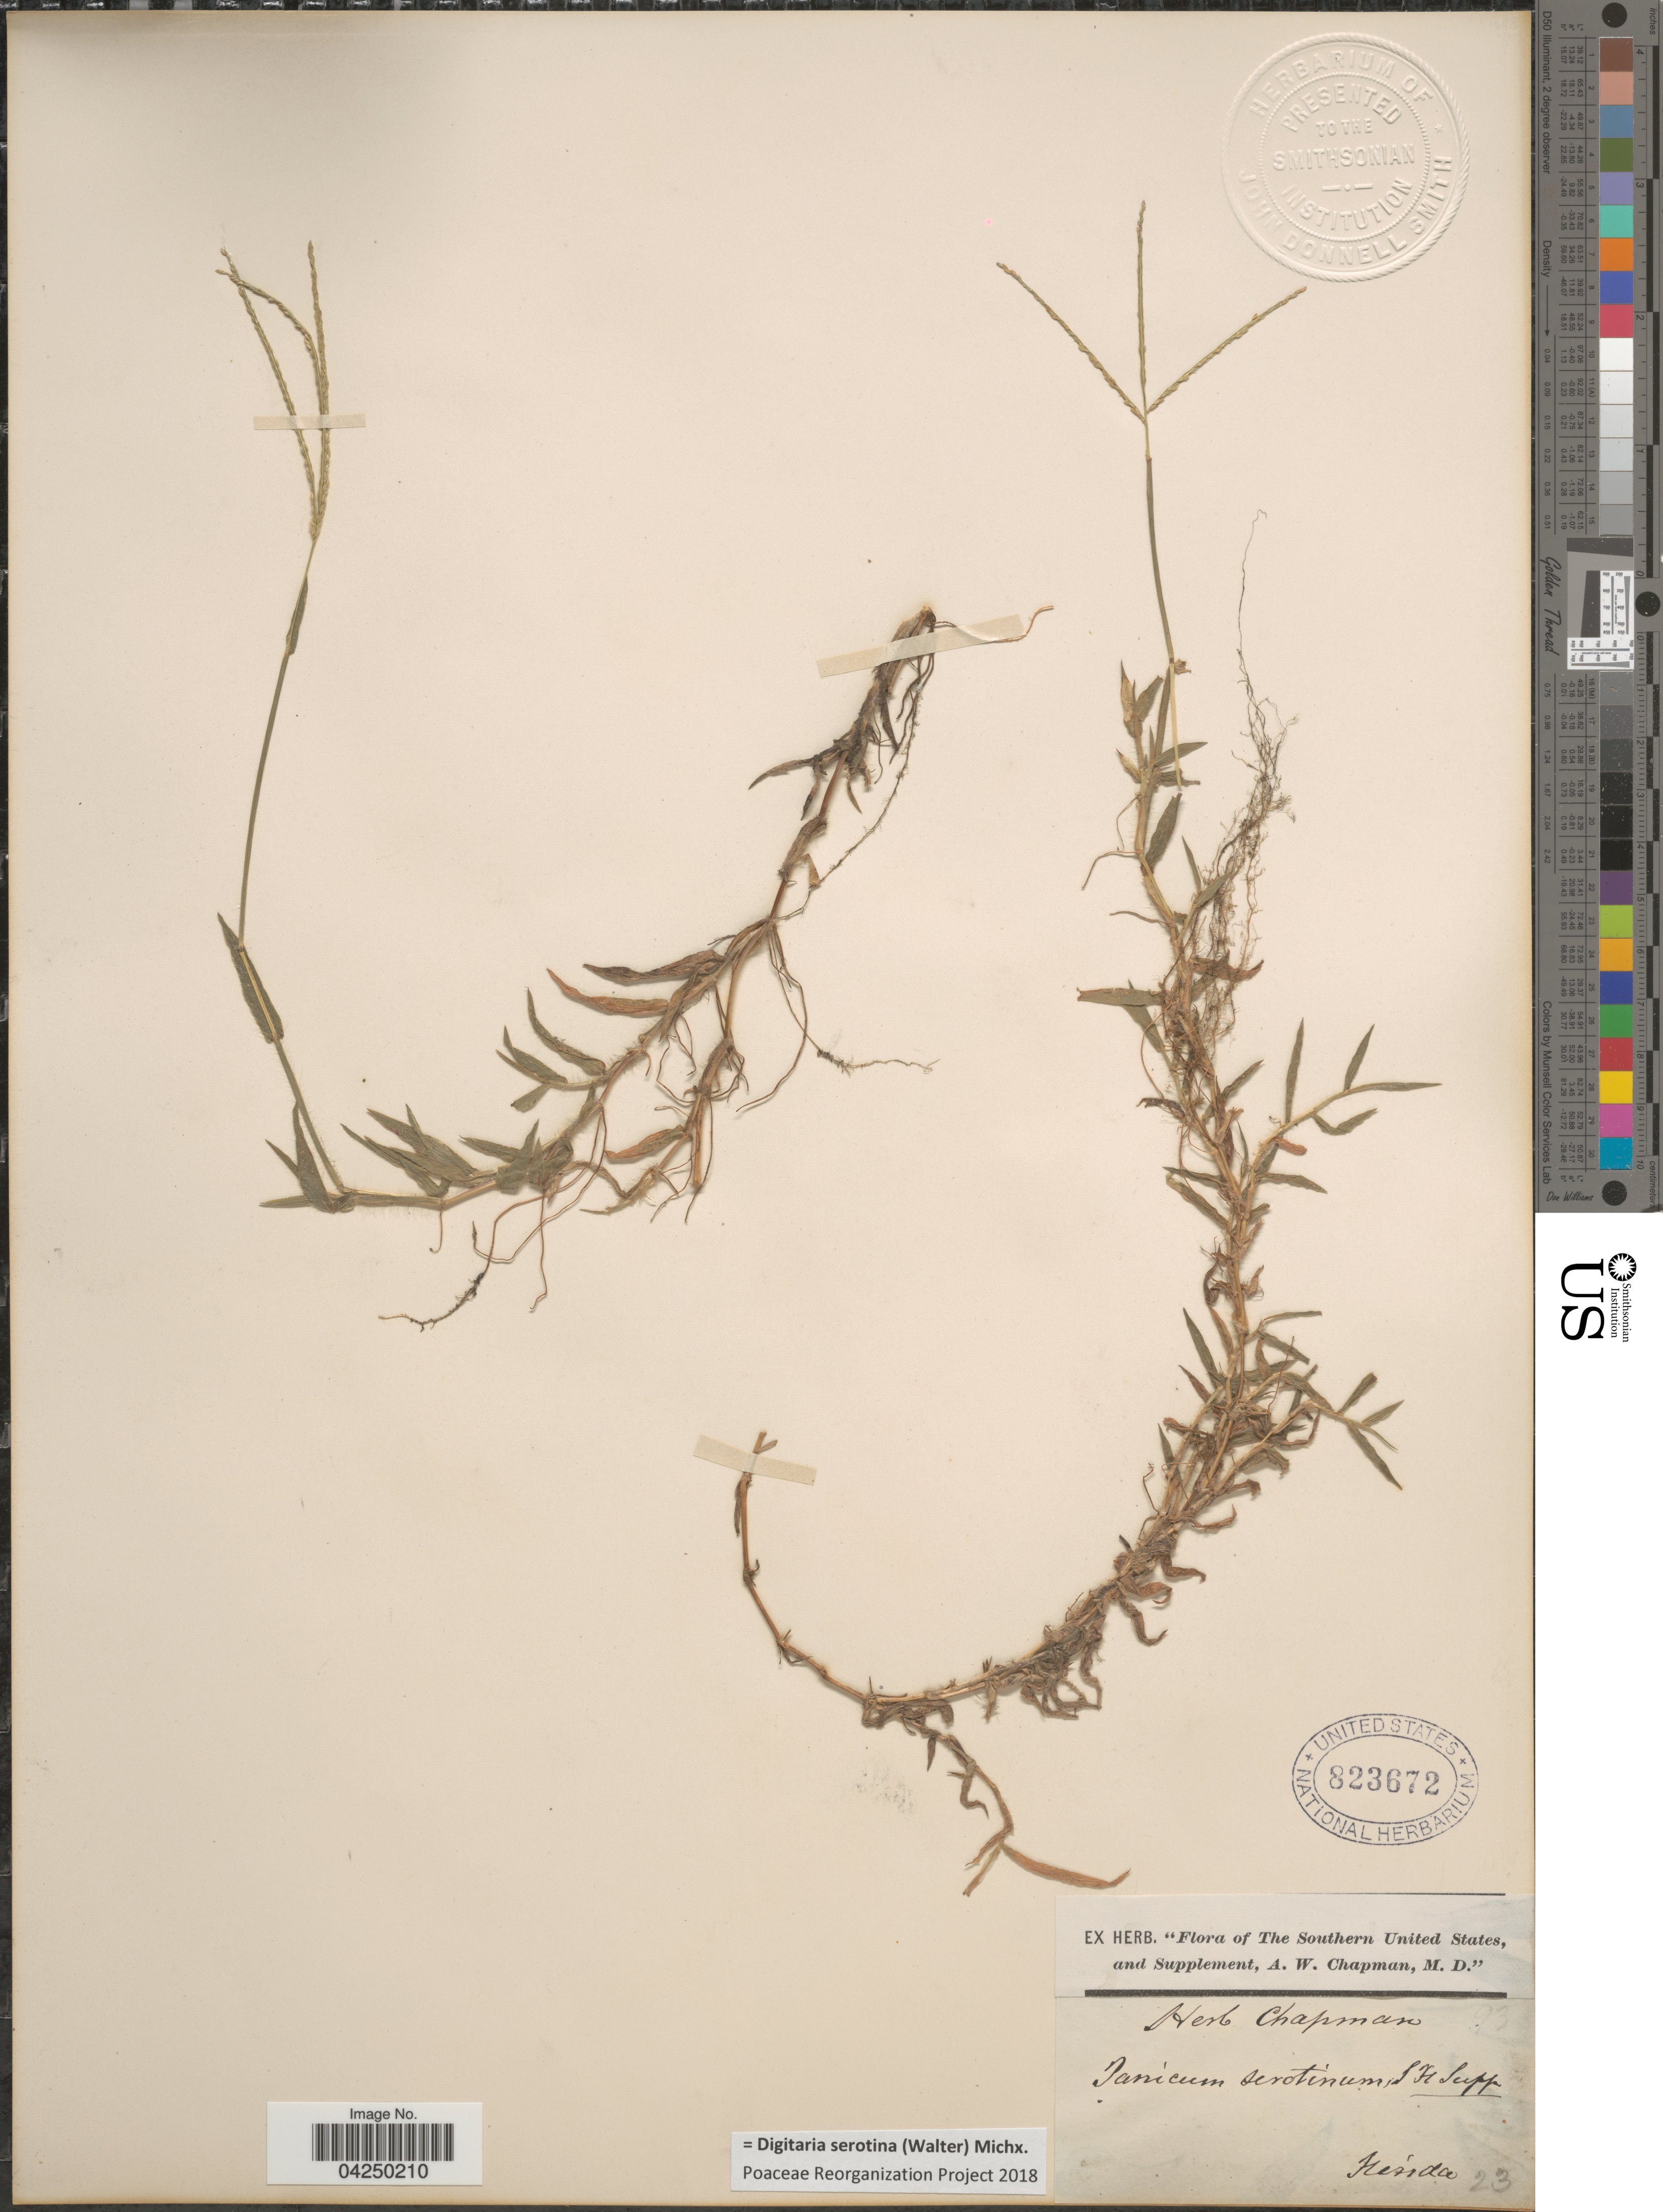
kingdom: Plantae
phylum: Tracheophyta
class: Liliopsida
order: Poales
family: Poaceae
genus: Digitaria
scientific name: Digitaria serotina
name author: (Walter) Michx.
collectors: ex herb. A.W. Chapman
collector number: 23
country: United States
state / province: Florida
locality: The Southern United States.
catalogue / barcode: US 823672